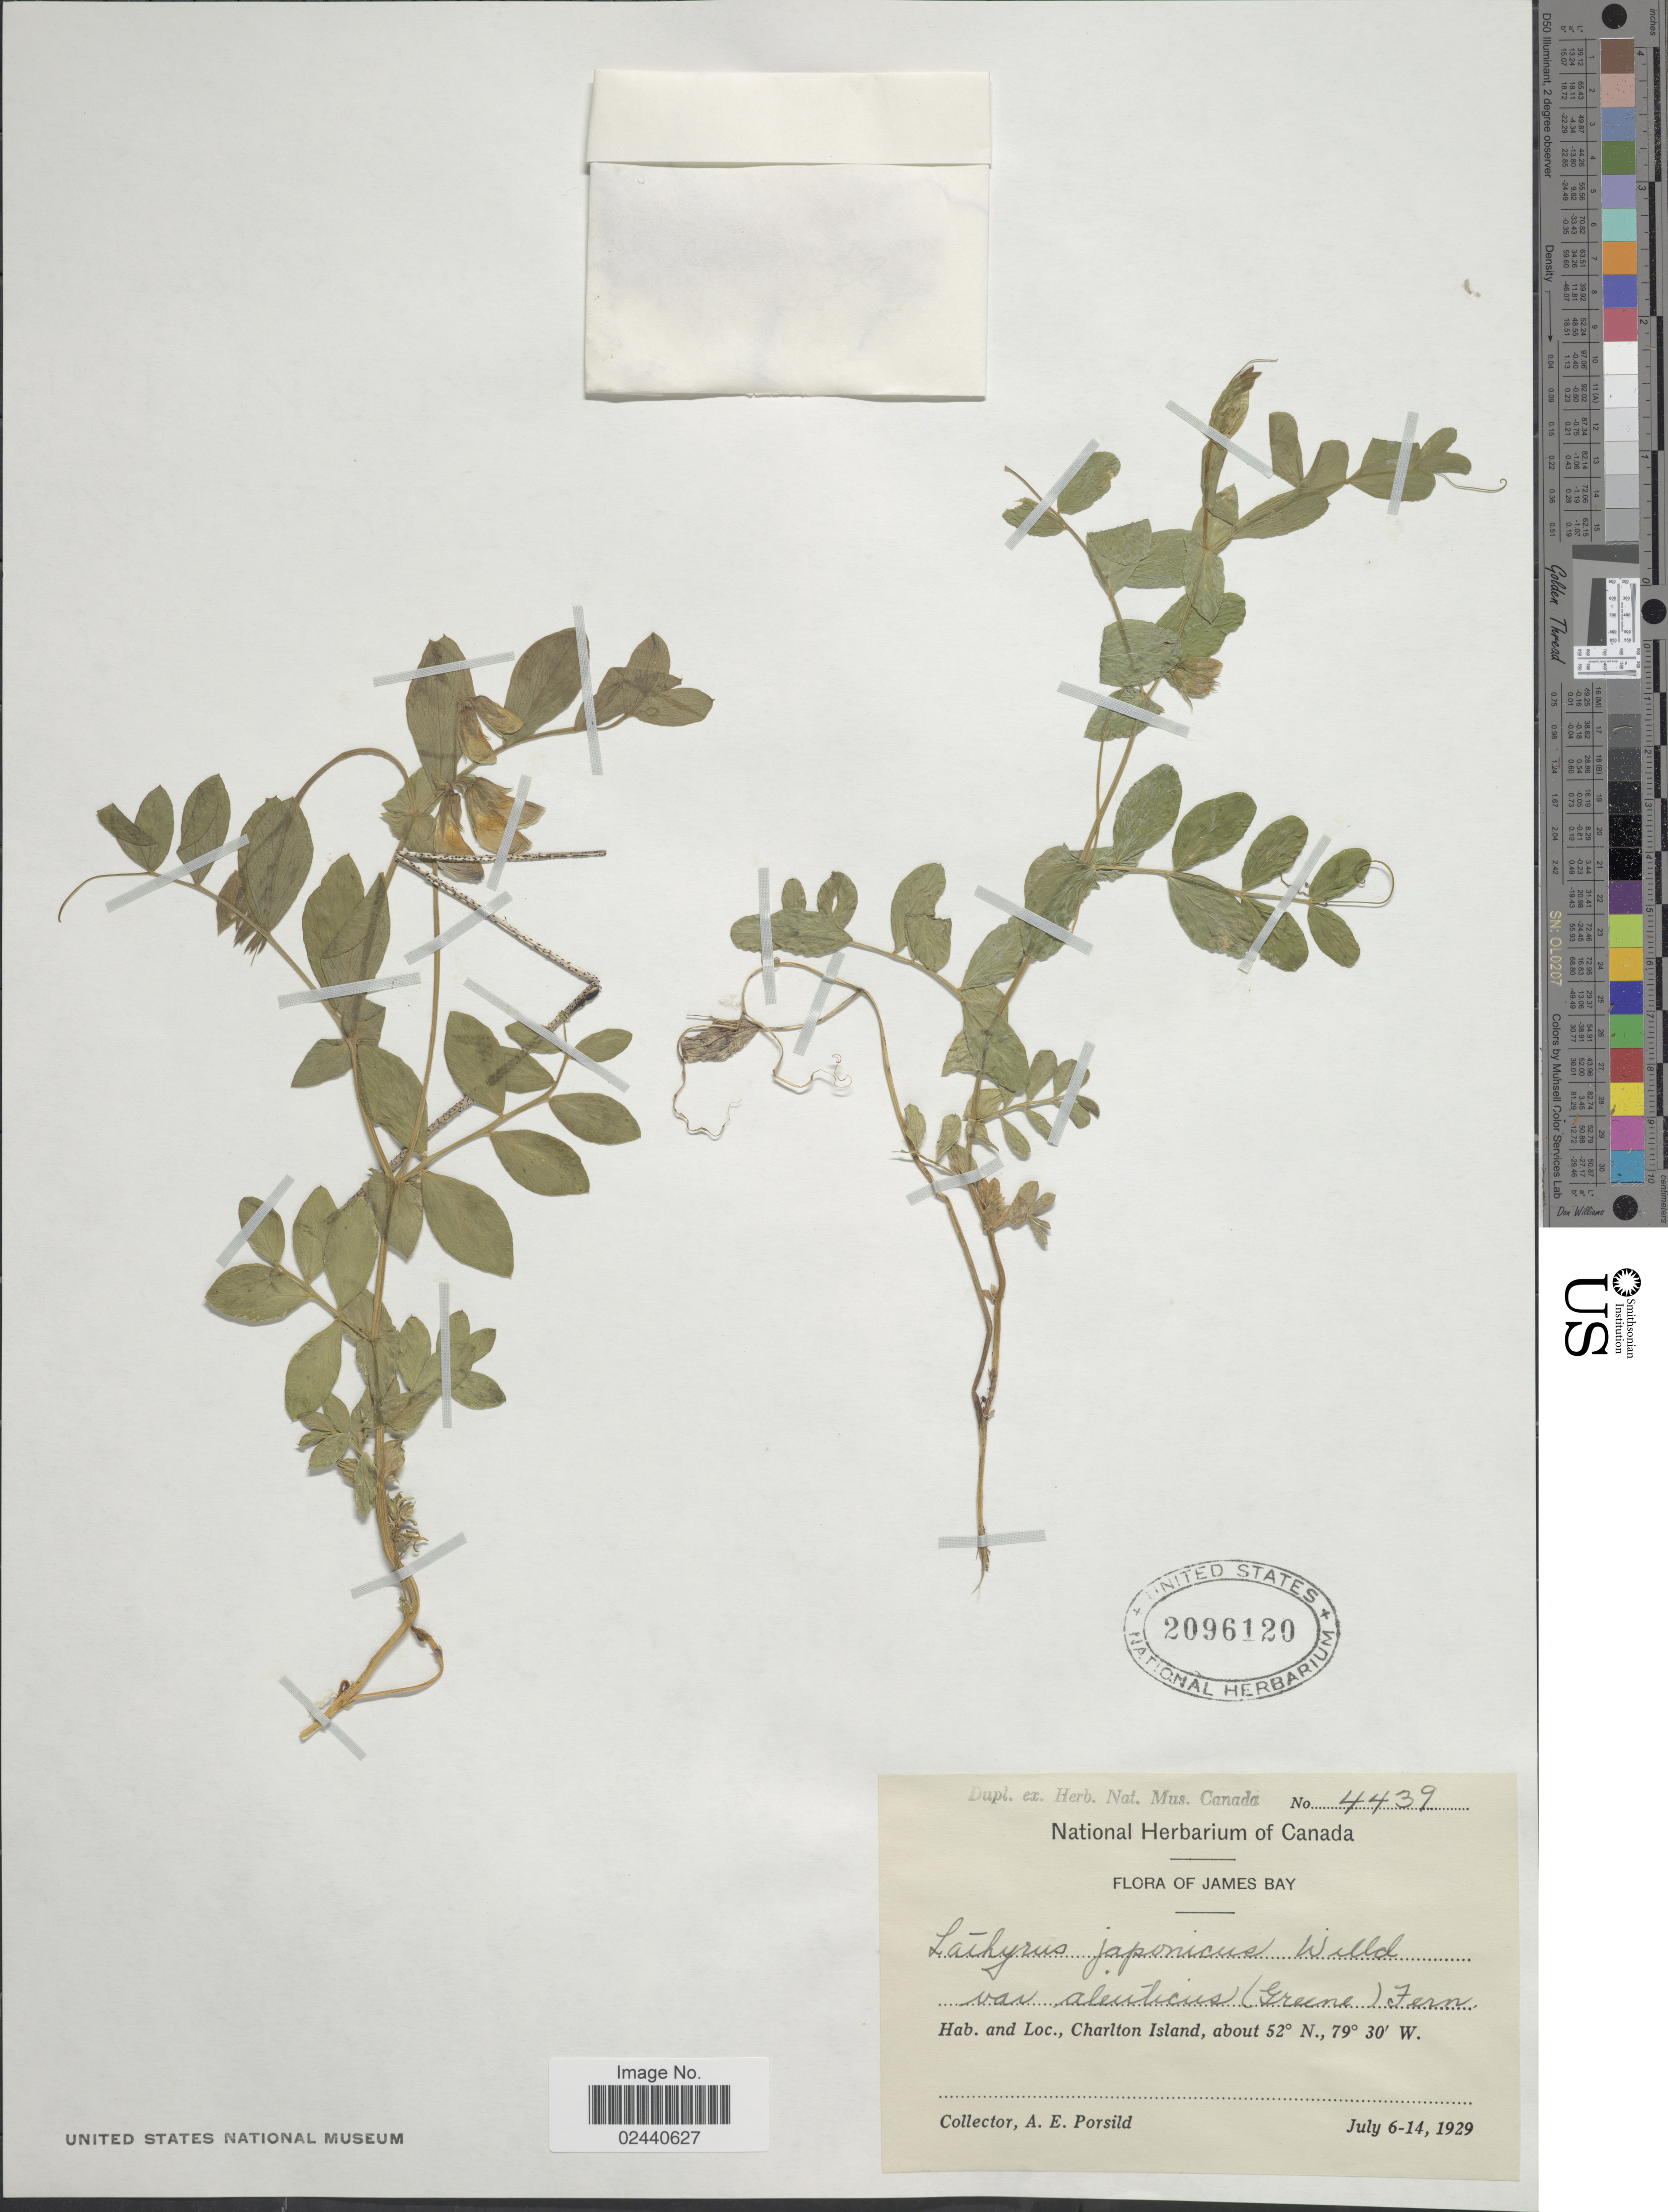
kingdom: Plantae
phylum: Tracheophyta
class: Magnoliopsida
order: Fabales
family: Fabaceae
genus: Lathyrus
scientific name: Lathyrus japonicus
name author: Willd.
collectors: A. E. Porsild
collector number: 4439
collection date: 1929-07-06/1929-07-14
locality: James Bay, Charlton Island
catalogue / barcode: US 2096120